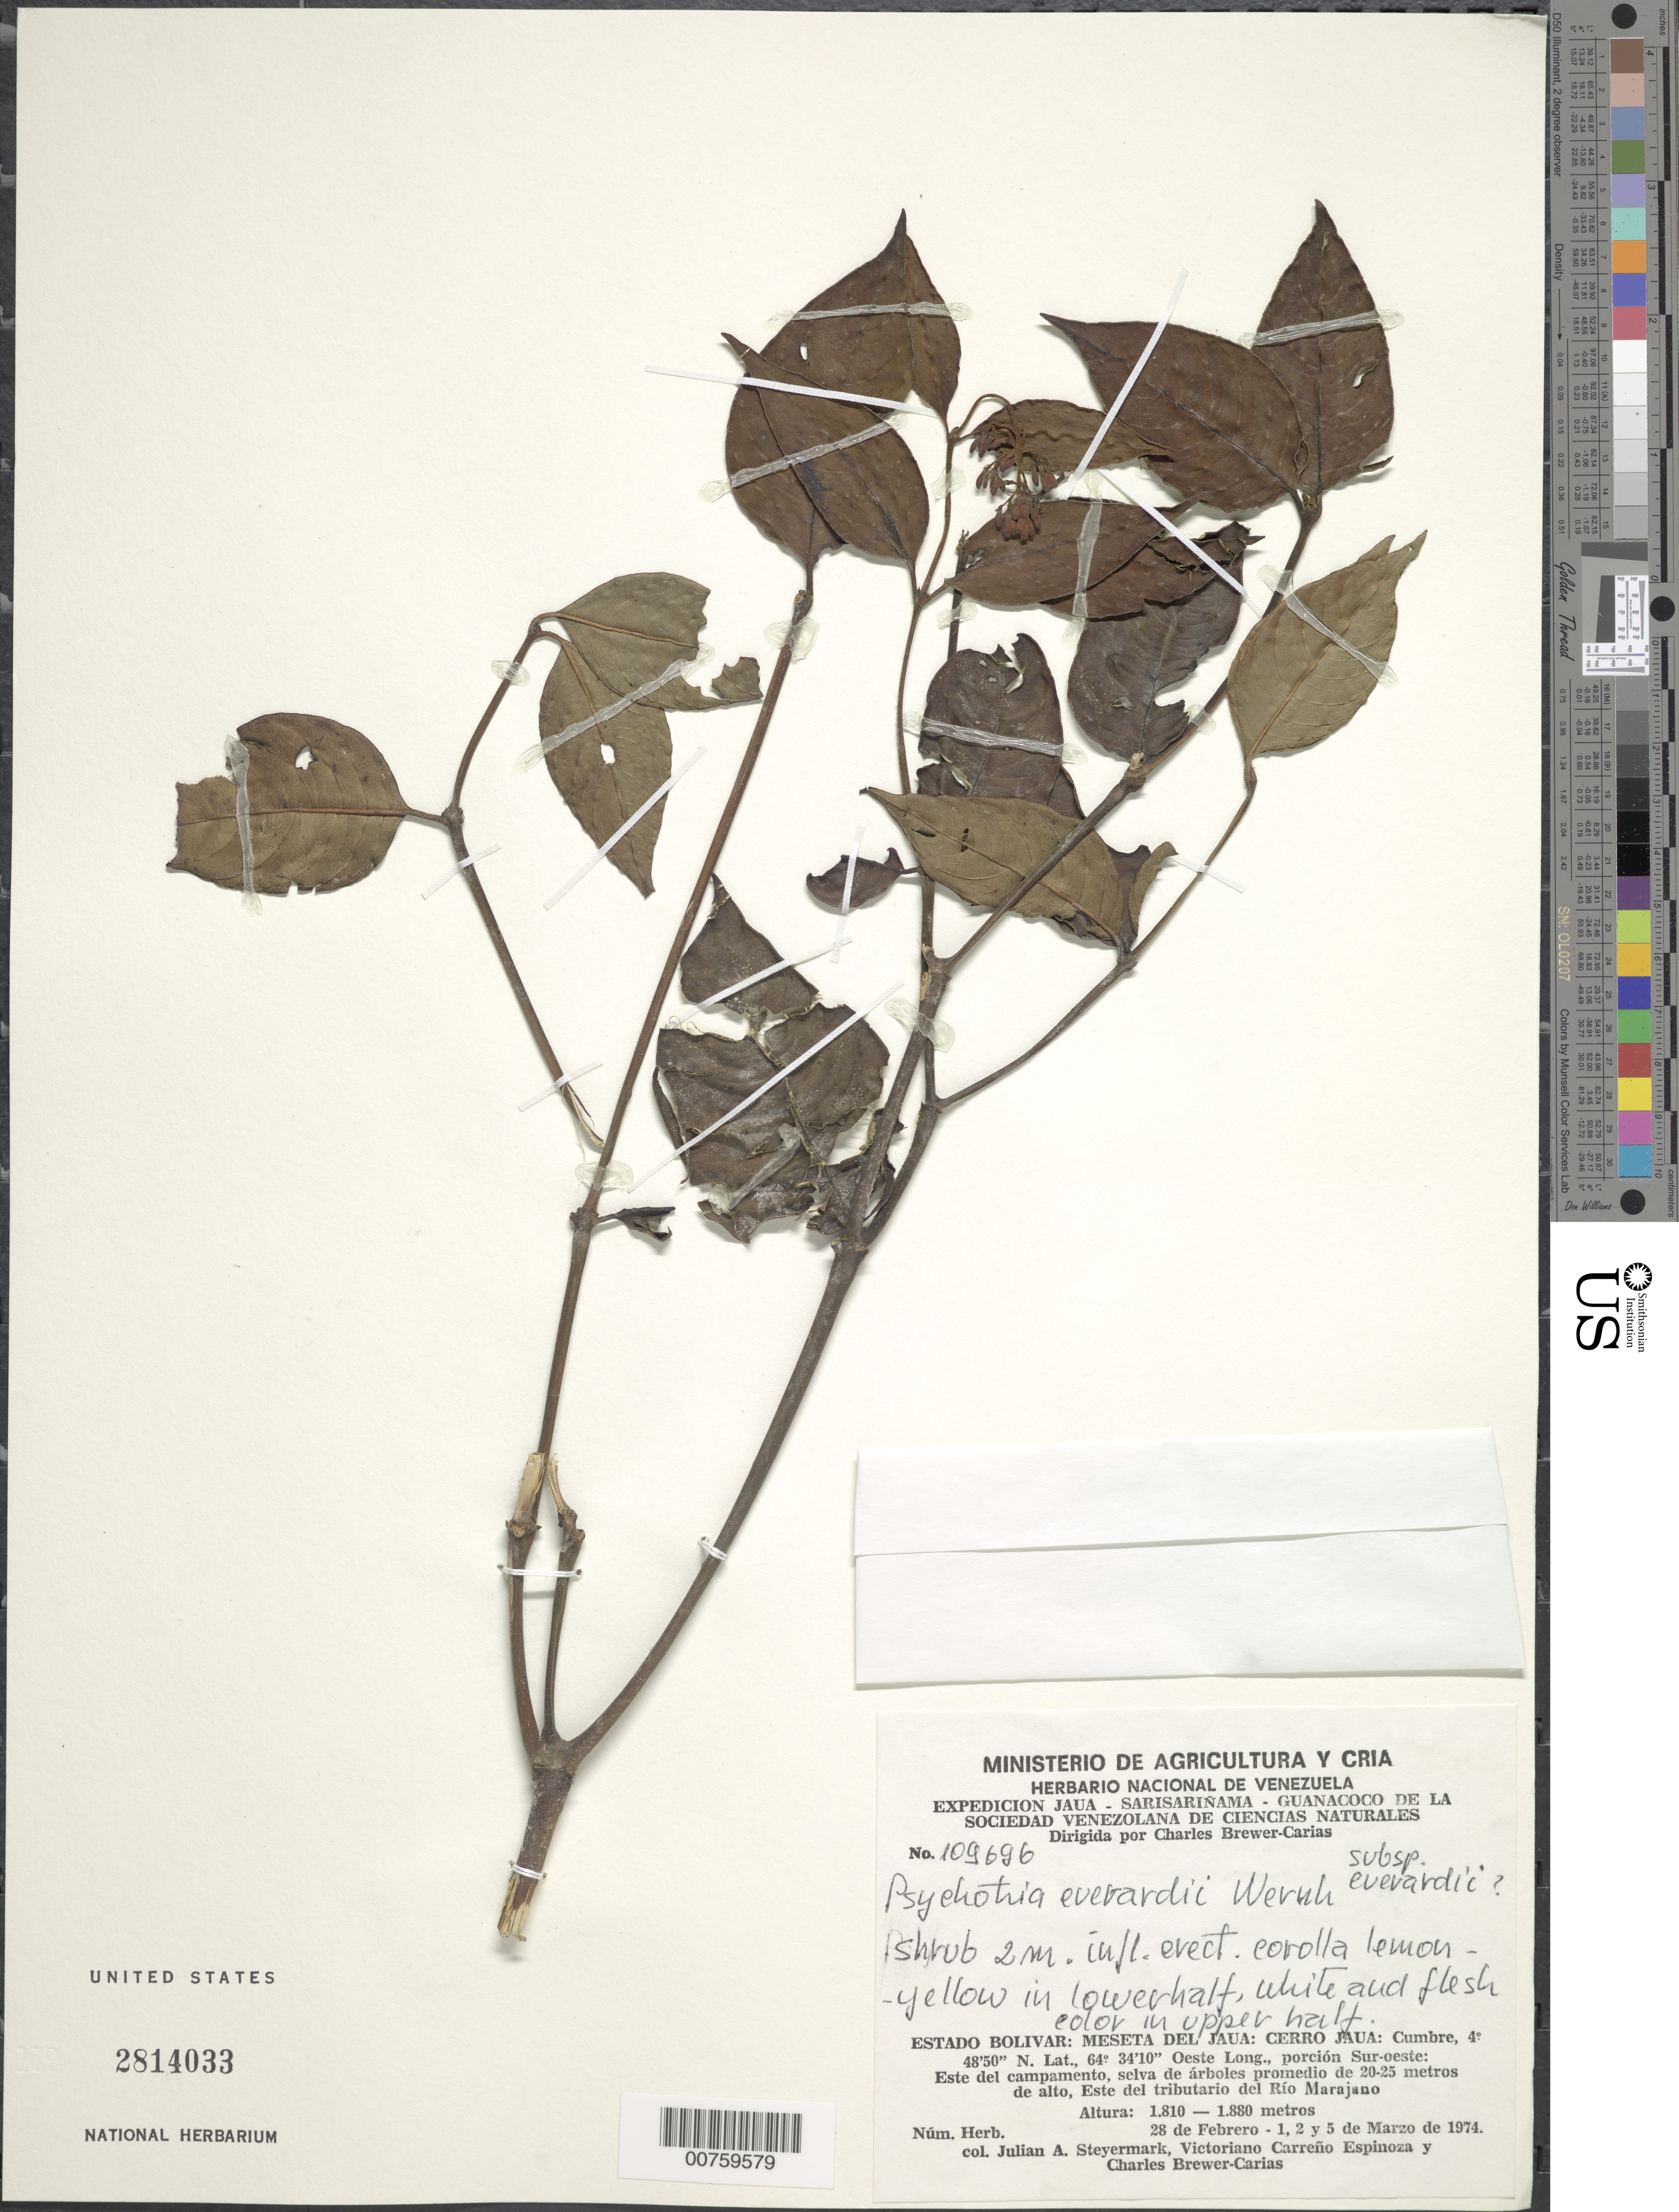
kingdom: Plantae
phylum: Tracheophyta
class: Magnoliopsida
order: Gentianales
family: Rubiaceae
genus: Psychotria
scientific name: Psychotria everardii subsp. everardii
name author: Wernham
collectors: J. Steyermark, V. Carreño E. & C. Brewer-Carias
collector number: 109696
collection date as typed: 28-Feb-74 to 5-Mar-74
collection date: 1974-02-28/1974-03-05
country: Venezuela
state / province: Bolívar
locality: Meseta del Jaua: Cerro Jaua, cumbre, este del campamento, este del tributarío del Río Marajano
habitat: Selva de arboles 20-25 m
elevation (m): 1810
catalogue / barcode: US 2814033